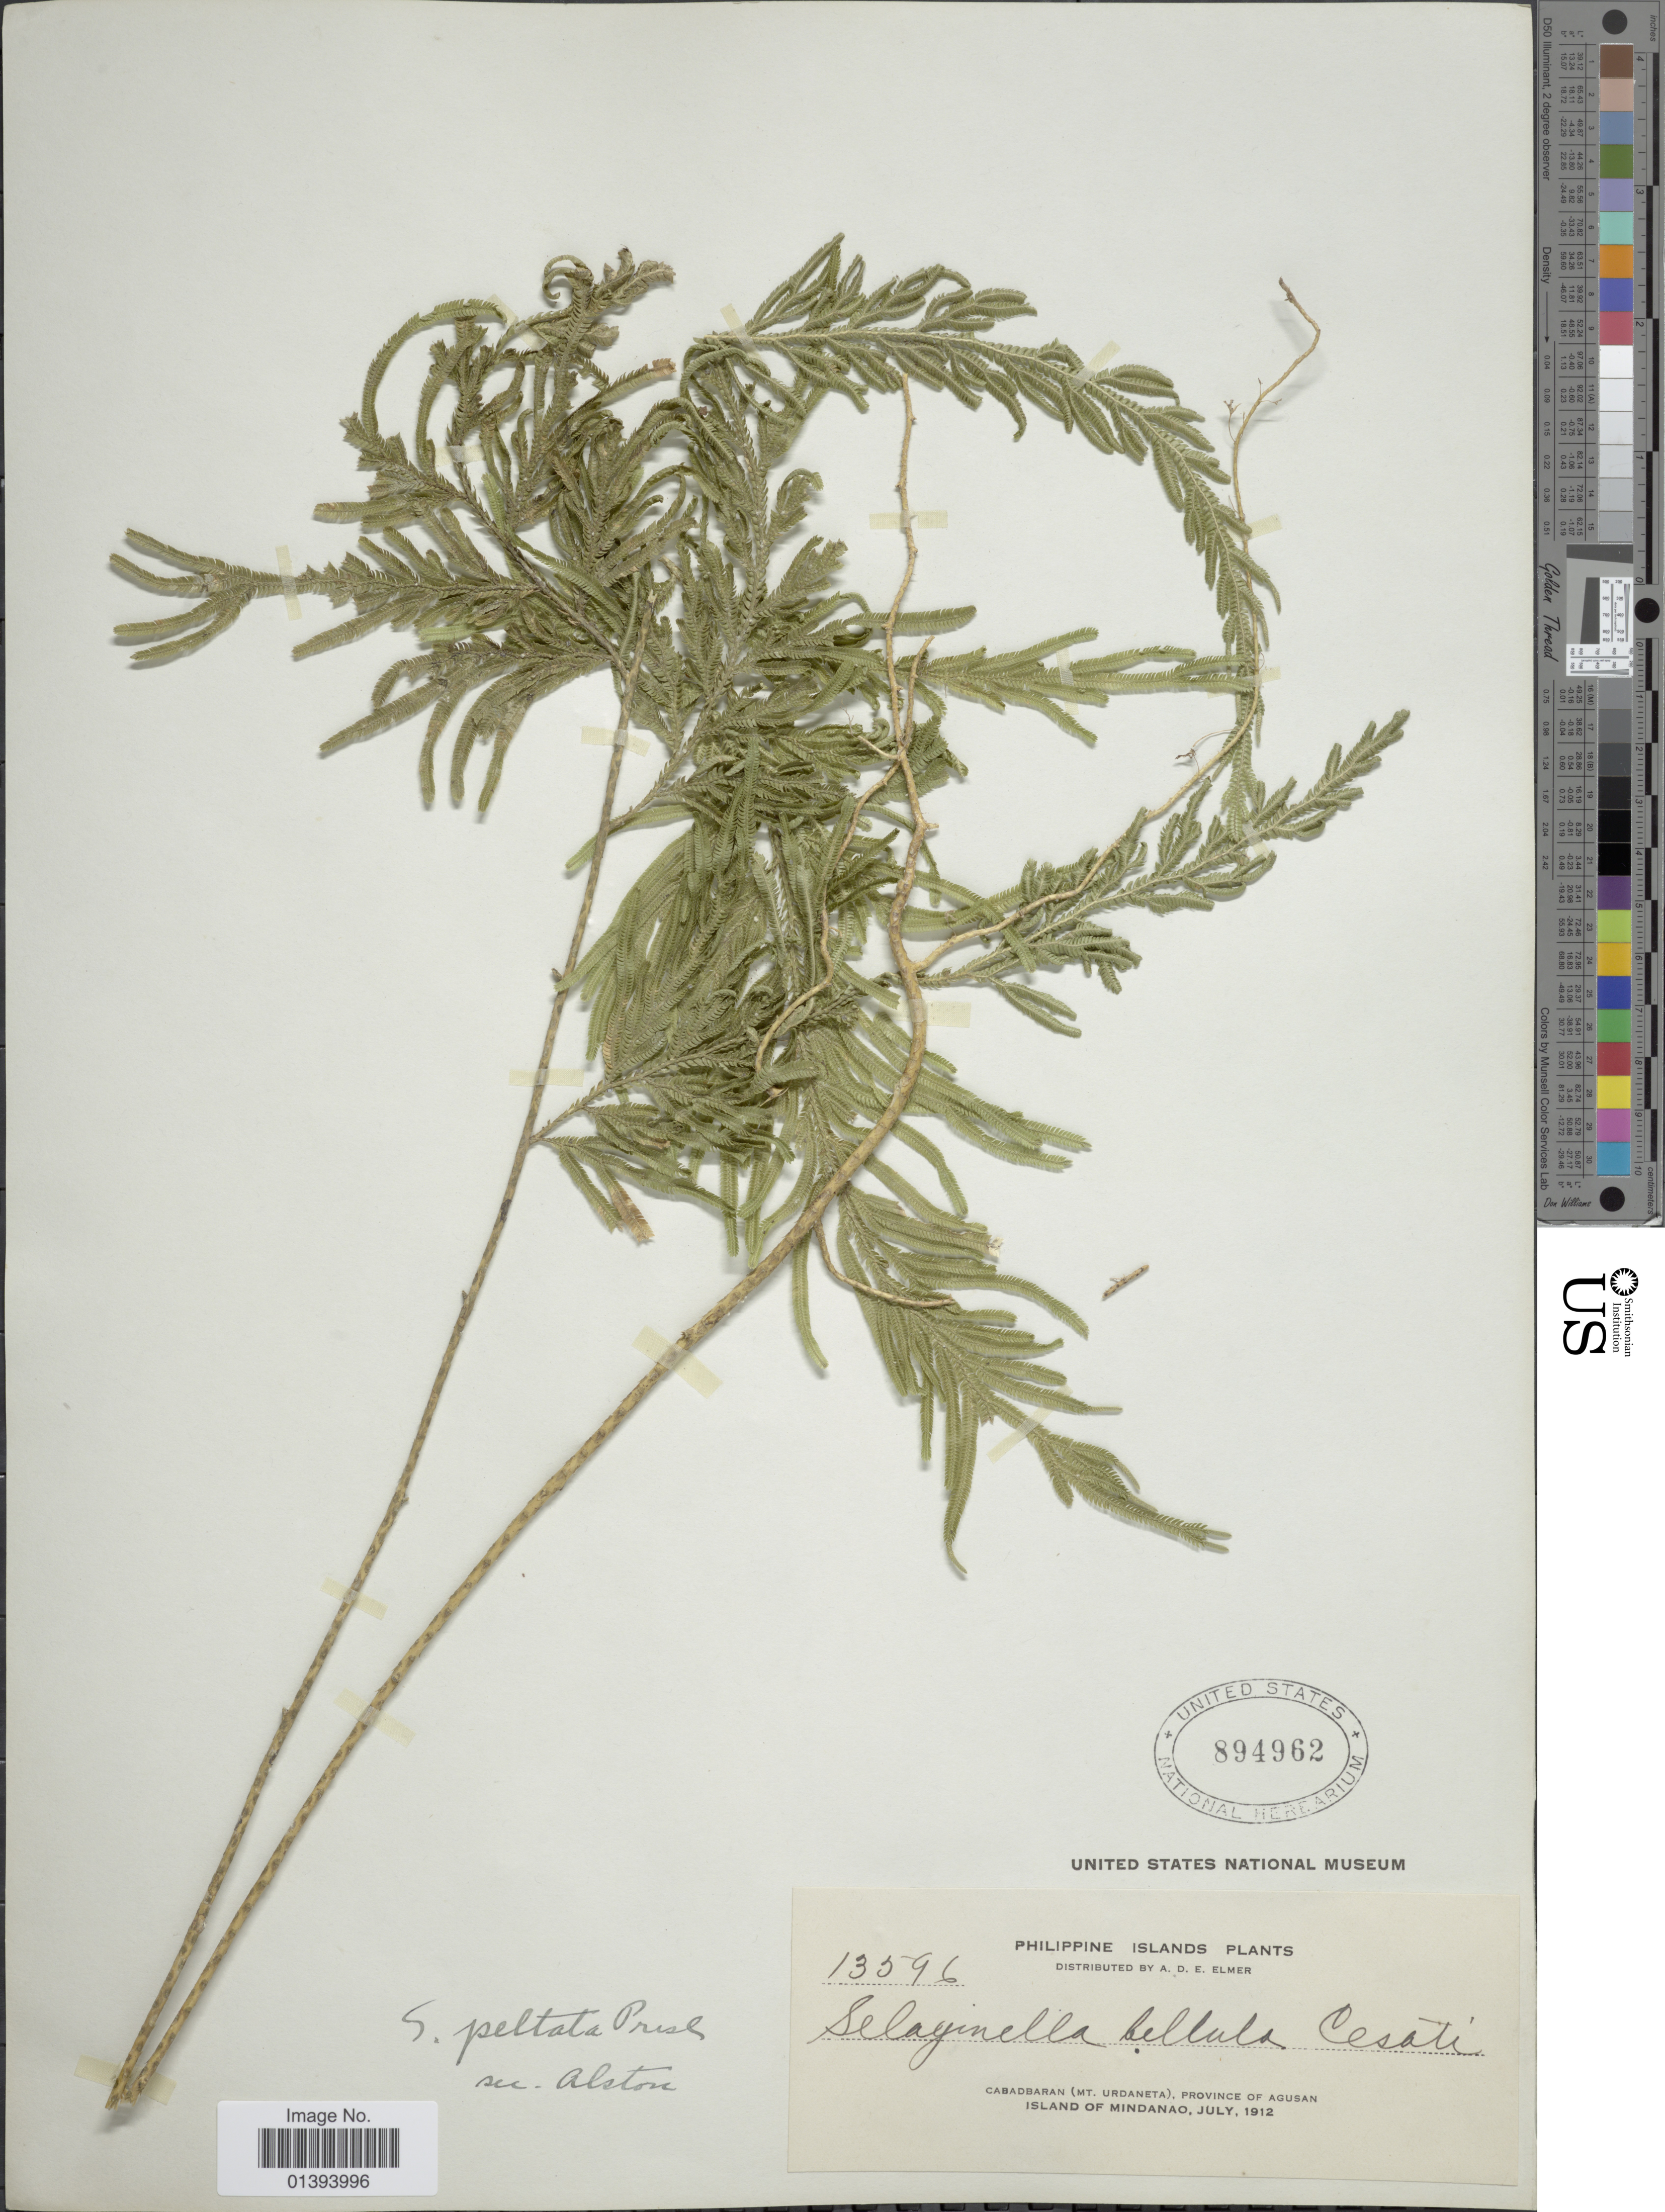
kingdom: Plantae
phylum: Tracheophyta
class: Lycopodiopsida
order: Selaginellales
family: Selaginellaceae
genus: Selaginella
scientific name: Selaginella peltata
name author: C. Presl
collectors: A. D. E. Elmer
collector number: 13596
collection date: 1912-07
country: Philippines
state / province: Northern Mindanao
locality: Cabadbaran(Mt. Urdaneta), province of Agusan, Island of Mindanao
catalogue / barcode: US 894962